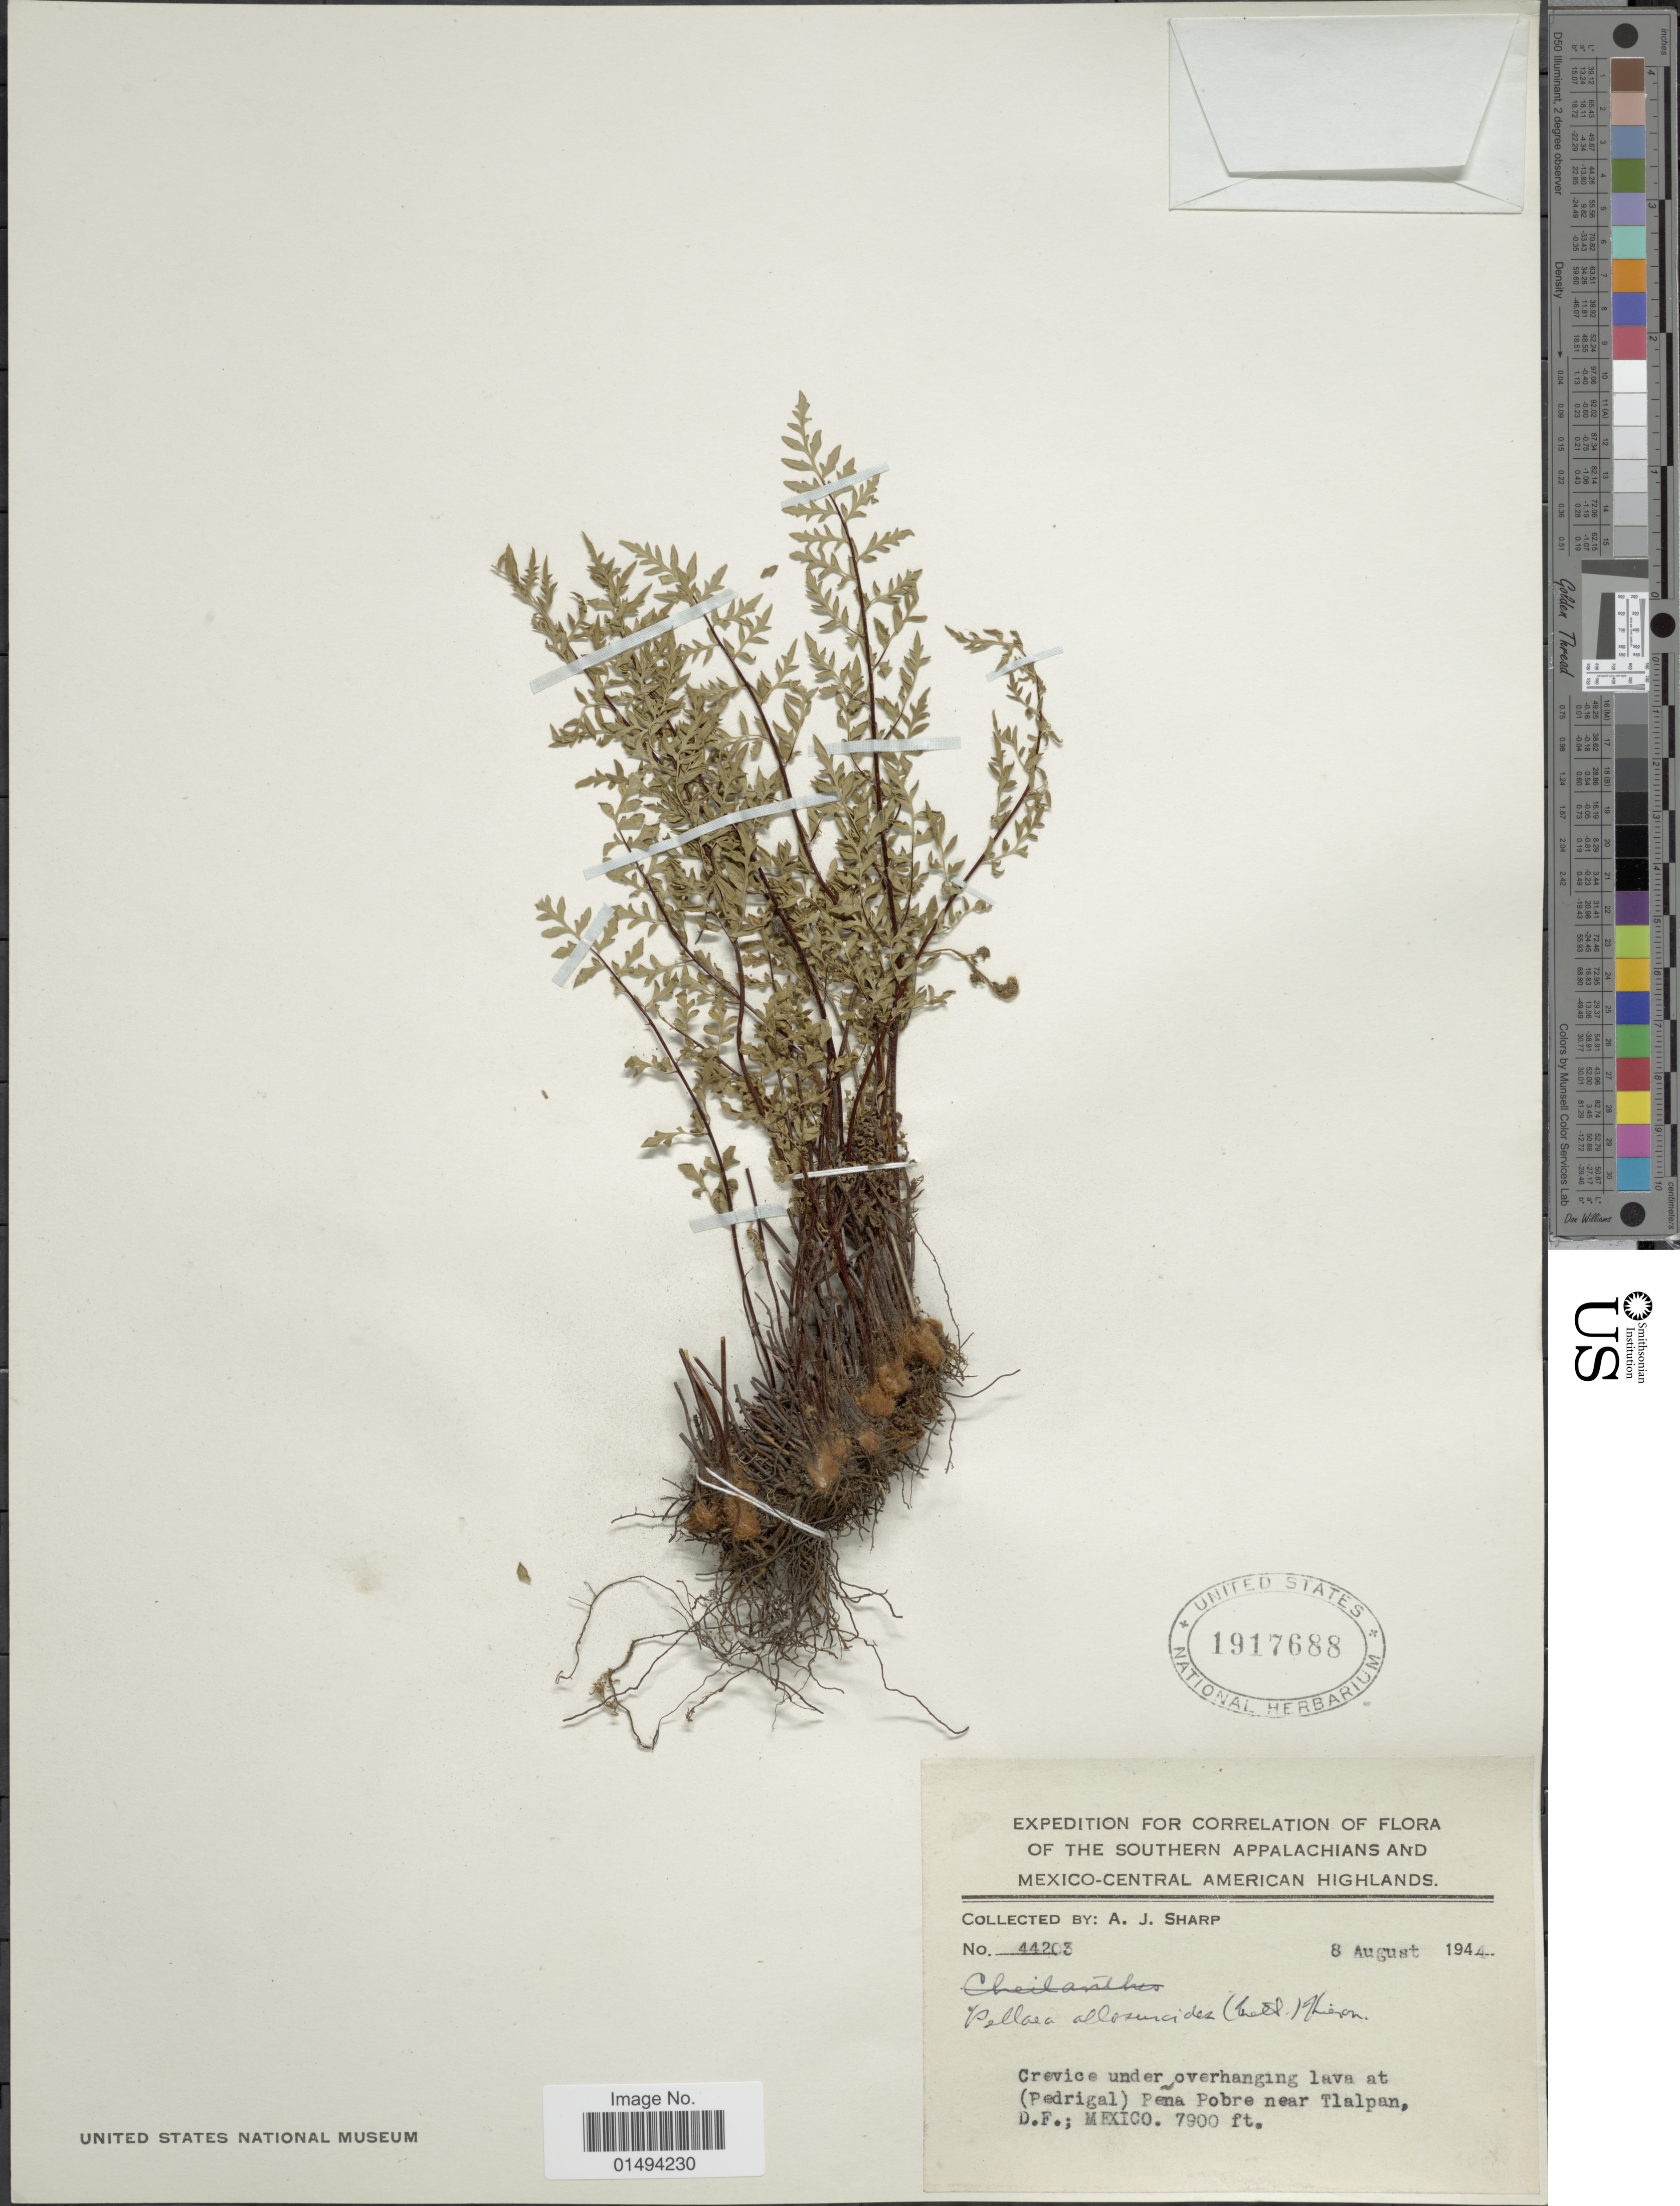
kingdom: Plantae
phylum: Tracheophyta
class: Polypodiopsida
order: Polypodiales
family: Pteridaceae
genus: Myriopteris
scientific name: Myriopteris allosuroides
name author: (Mett.) Grusz & Windham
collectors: A. J. Sharp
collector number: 44203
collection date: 1944-08-08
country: Mexico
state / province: Distrito Federal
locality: Crevice under overhanging lava at (pedrigal) Pena Pobre near Tlalpan, D.F.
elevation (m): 2408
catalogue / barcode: US 1917688